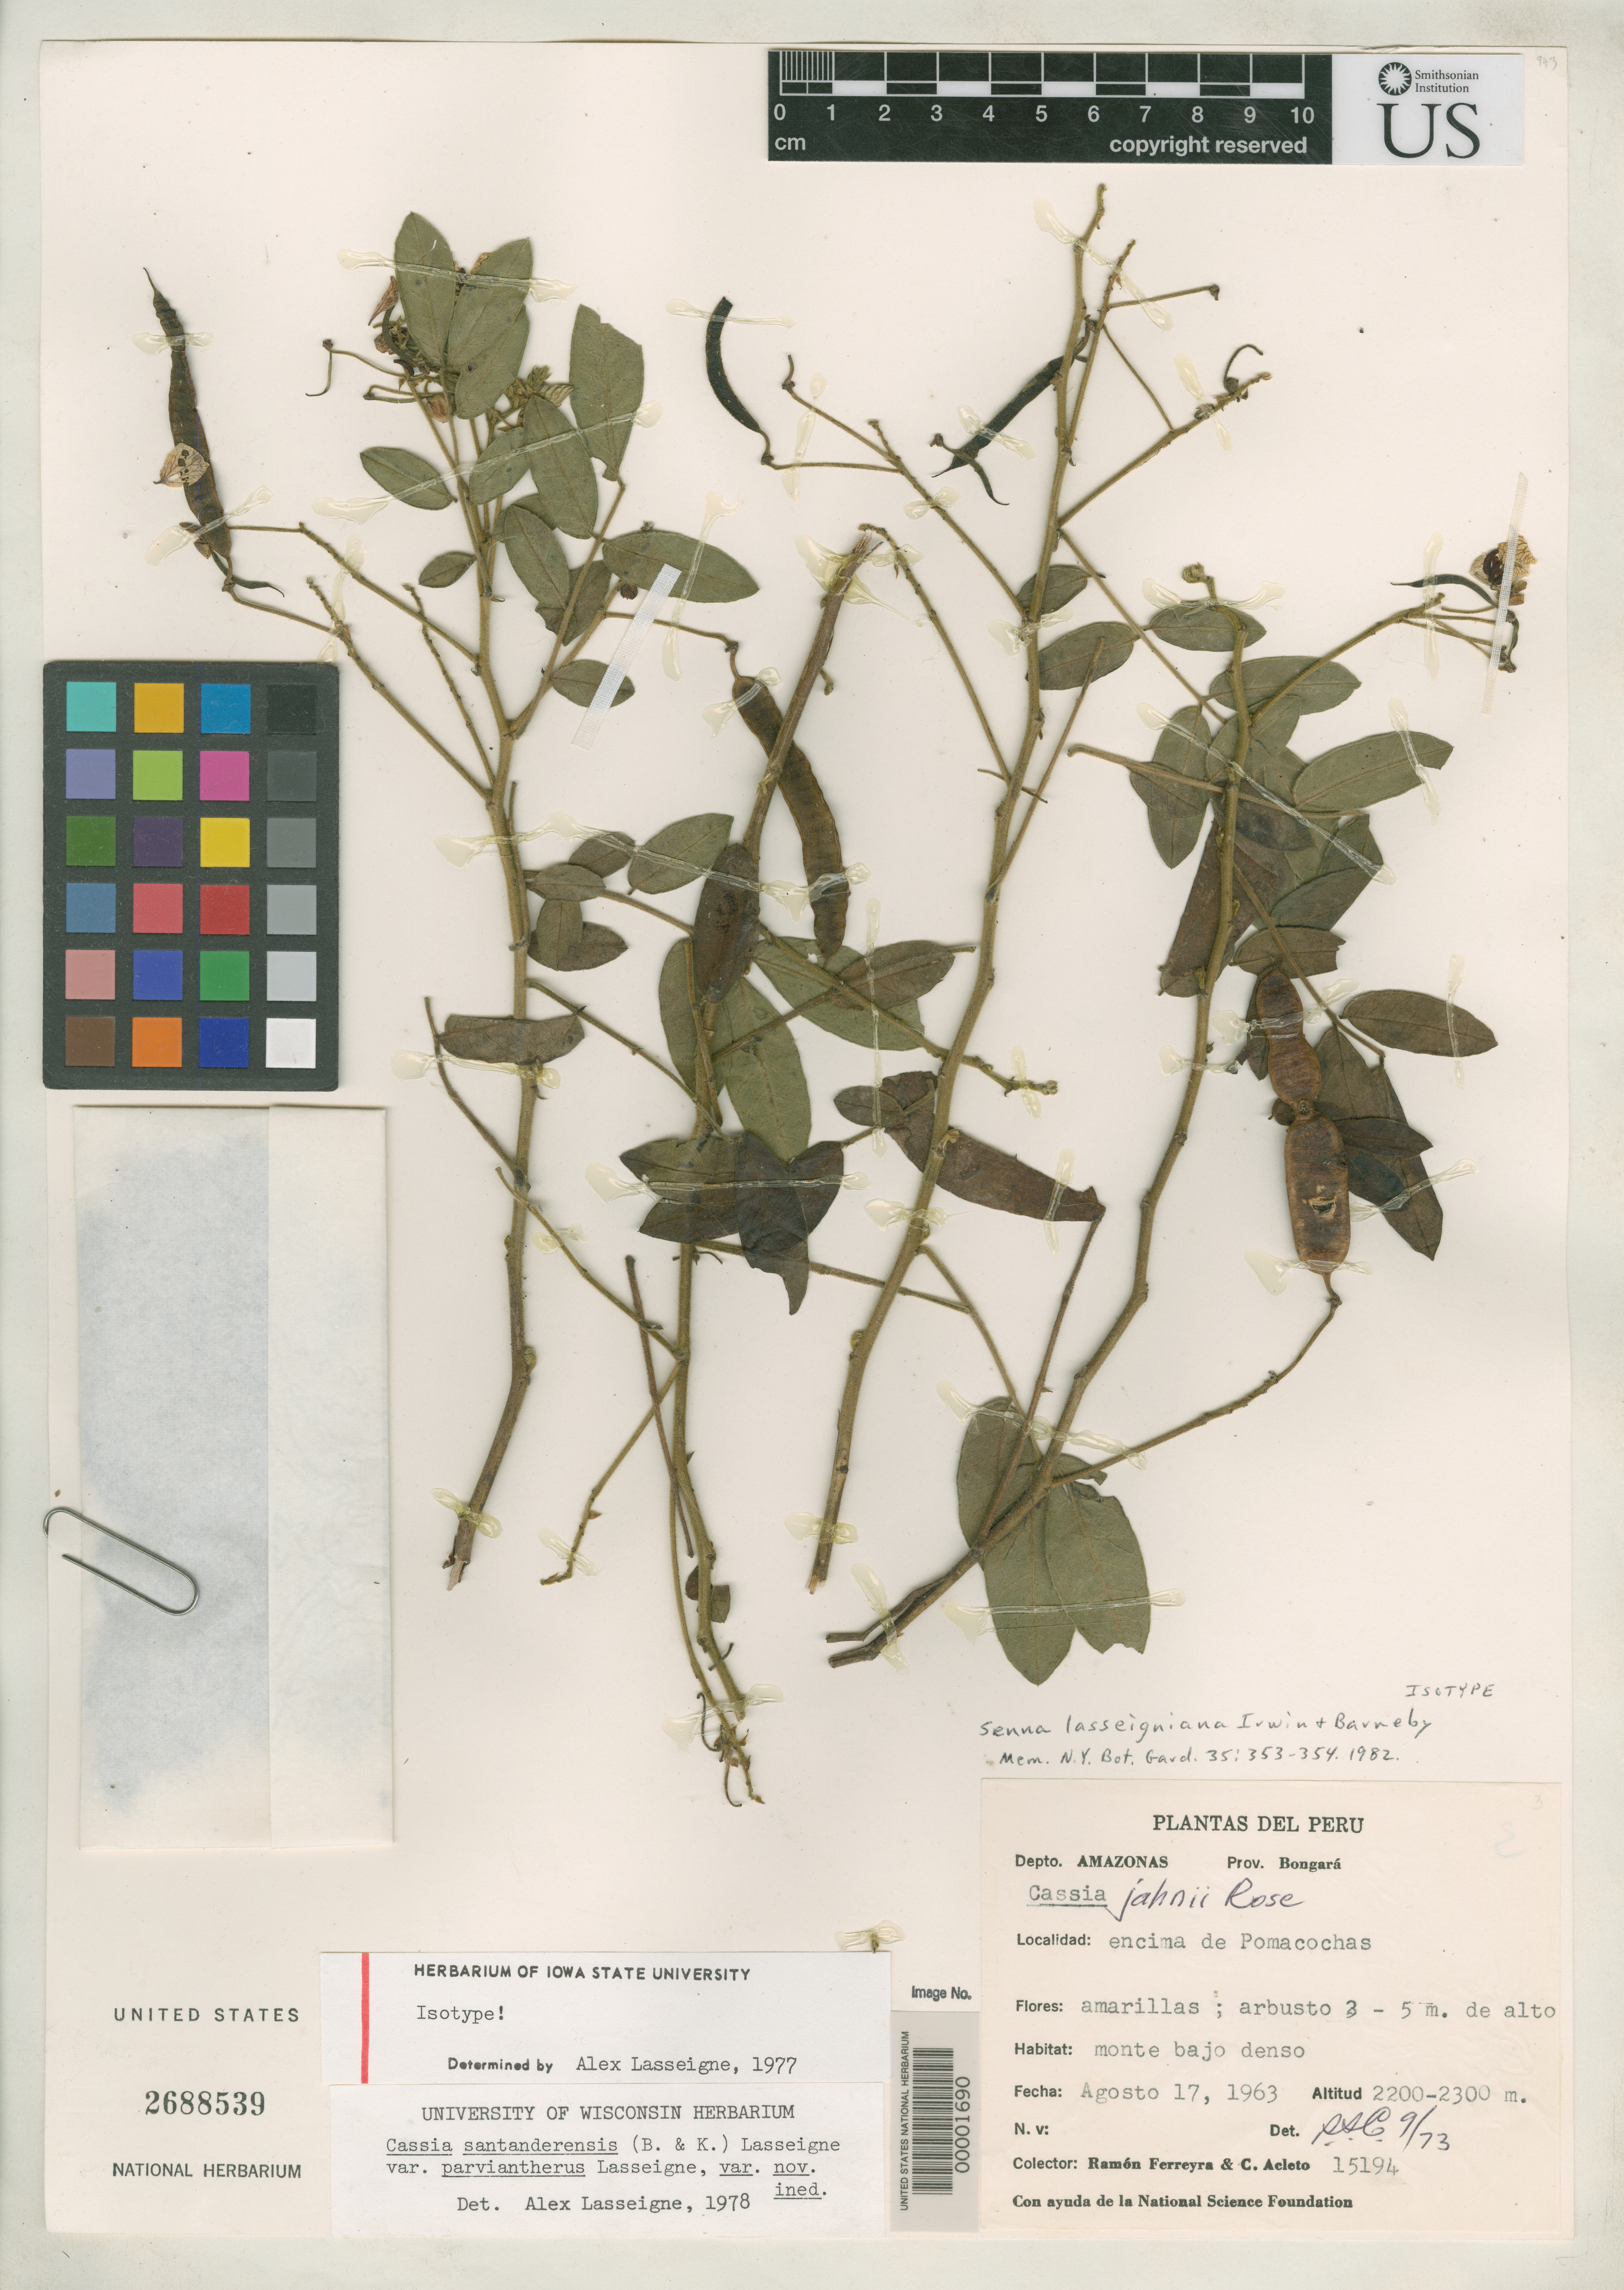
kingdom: Plantae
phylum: Tracheophyta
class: Magnoliopsida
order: Fabales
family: Fabaceae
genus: Senna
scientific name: Senna lasseigniana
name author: H.S. Irwin & Barneby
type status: Isotype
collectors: R. A. Ferreyra & C. Acleto O.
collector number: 15194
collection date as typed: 17 Aug 1963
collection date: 1963-08-17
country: Peru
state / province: Amazonas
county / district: Bongará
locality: encima de Pomacochas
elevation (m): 2200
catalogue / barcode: US 2688539